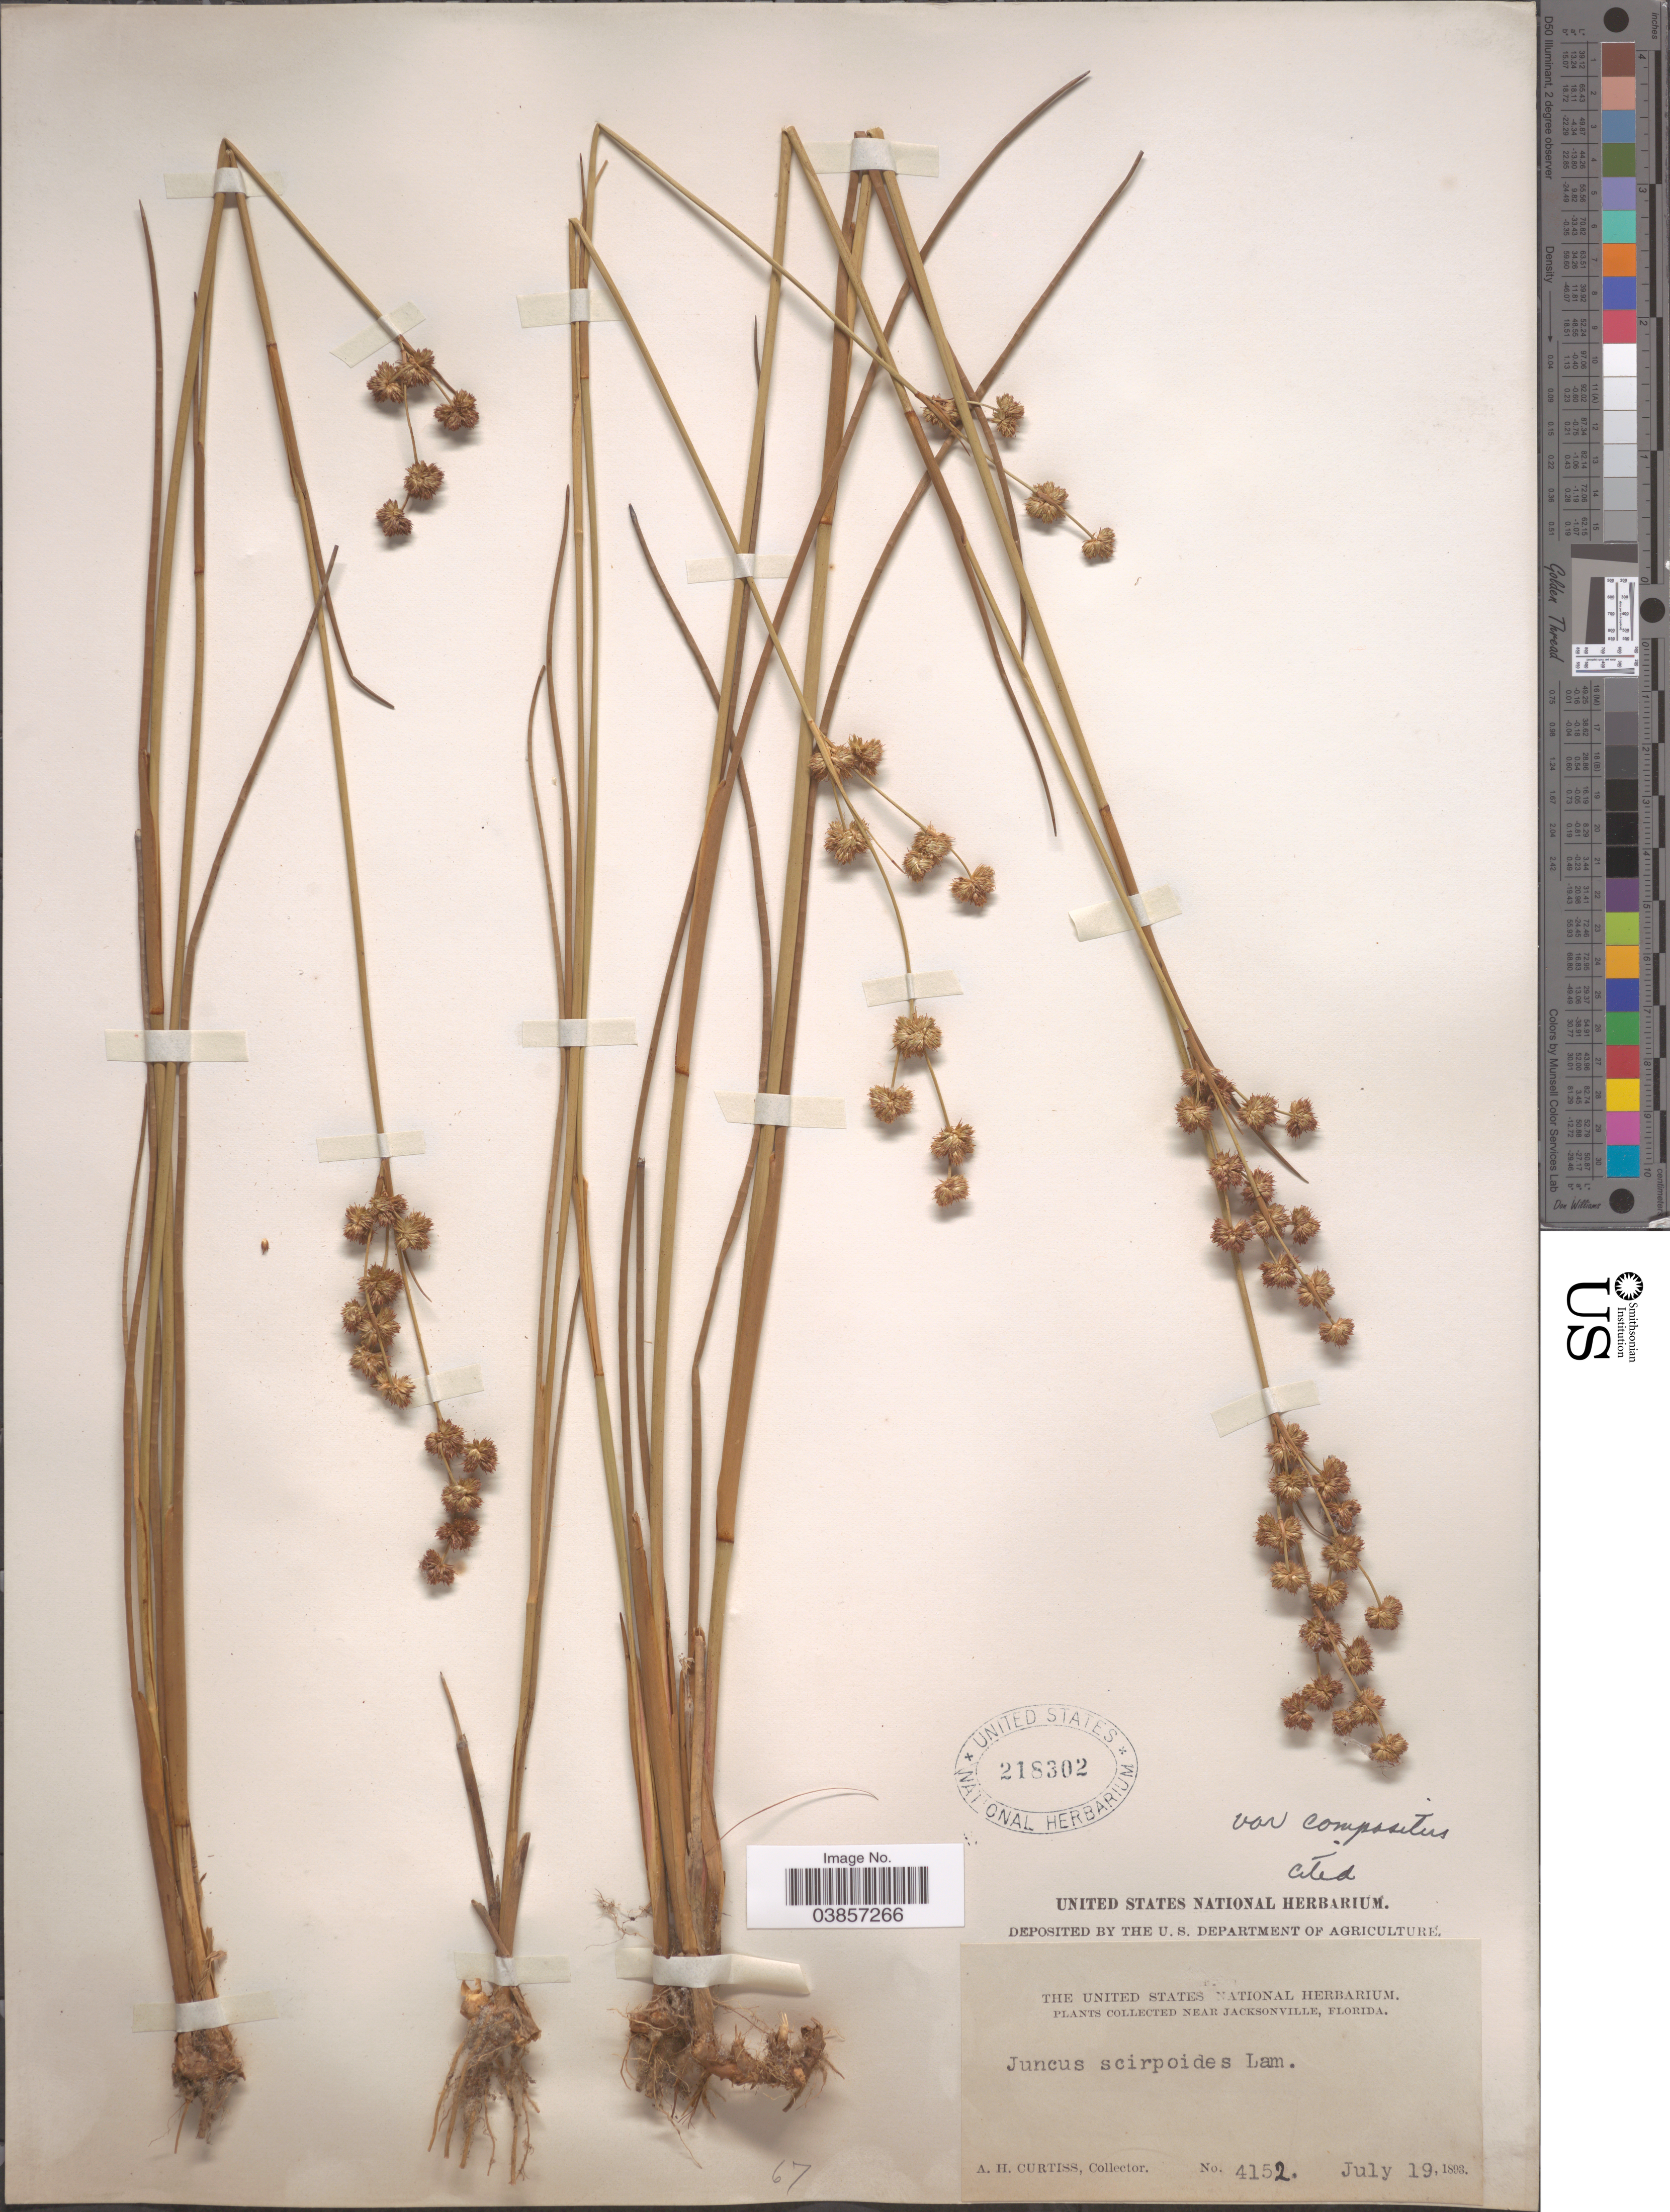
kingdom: Plantae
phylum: Tracheophyta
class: Liliopsida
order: Poales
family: Juncaceae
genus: Juncus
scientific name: Juncus scirpoides var. compositus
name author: R.M. Harper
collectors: A. H. Curtiss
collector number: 4152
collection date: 1893-07-19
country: United States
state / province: Florida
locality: Near Jacksonville.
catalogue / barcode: US 218302